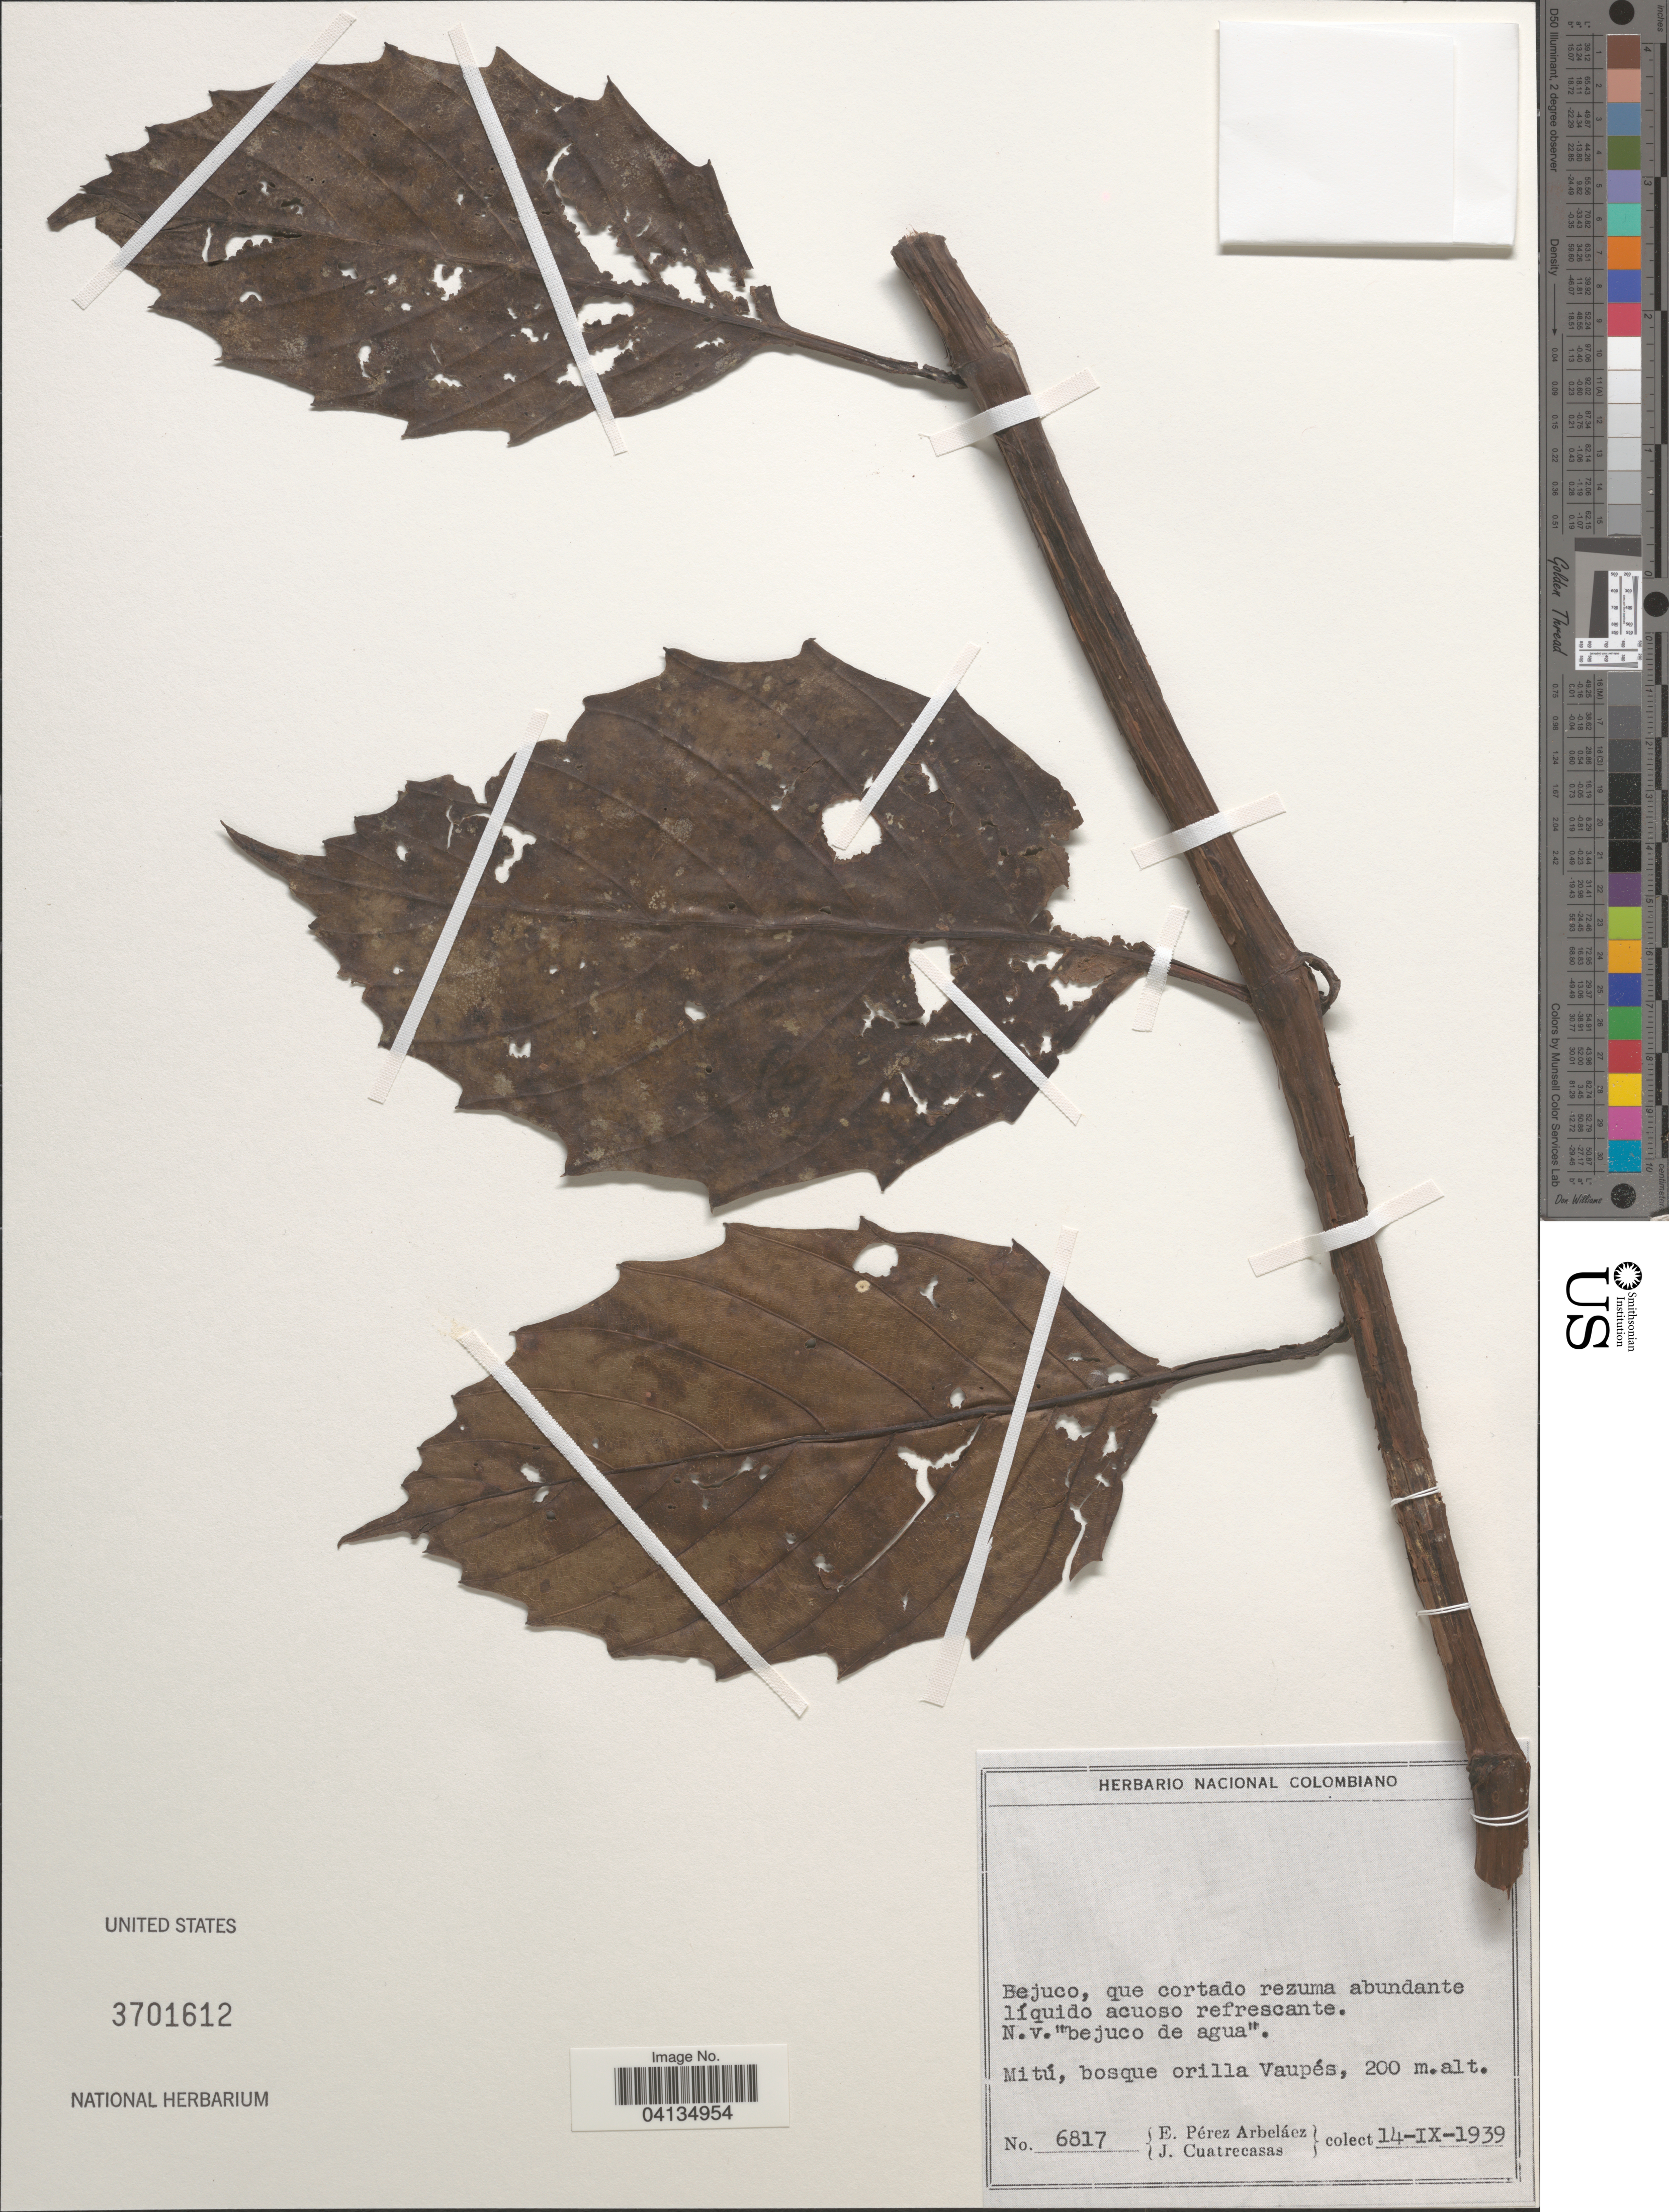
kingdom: Plantae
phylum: Tracheophyta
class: Magnoliopsida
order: Dilleniales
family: Dilleniaceae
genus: Pinzona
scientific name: Pinzona coriacea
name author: Mart. & Zucc.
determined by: Victor Longhi Monzoli, João, (BRAZIL)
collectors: E. Pérez Arbeláez & J. Cuatrecasas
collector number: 6817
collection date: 1939-09-14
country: Colombia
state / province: Vaupés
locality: Mitú, bosque orilla Vaupés.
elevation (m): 200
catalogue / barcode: US 3701612